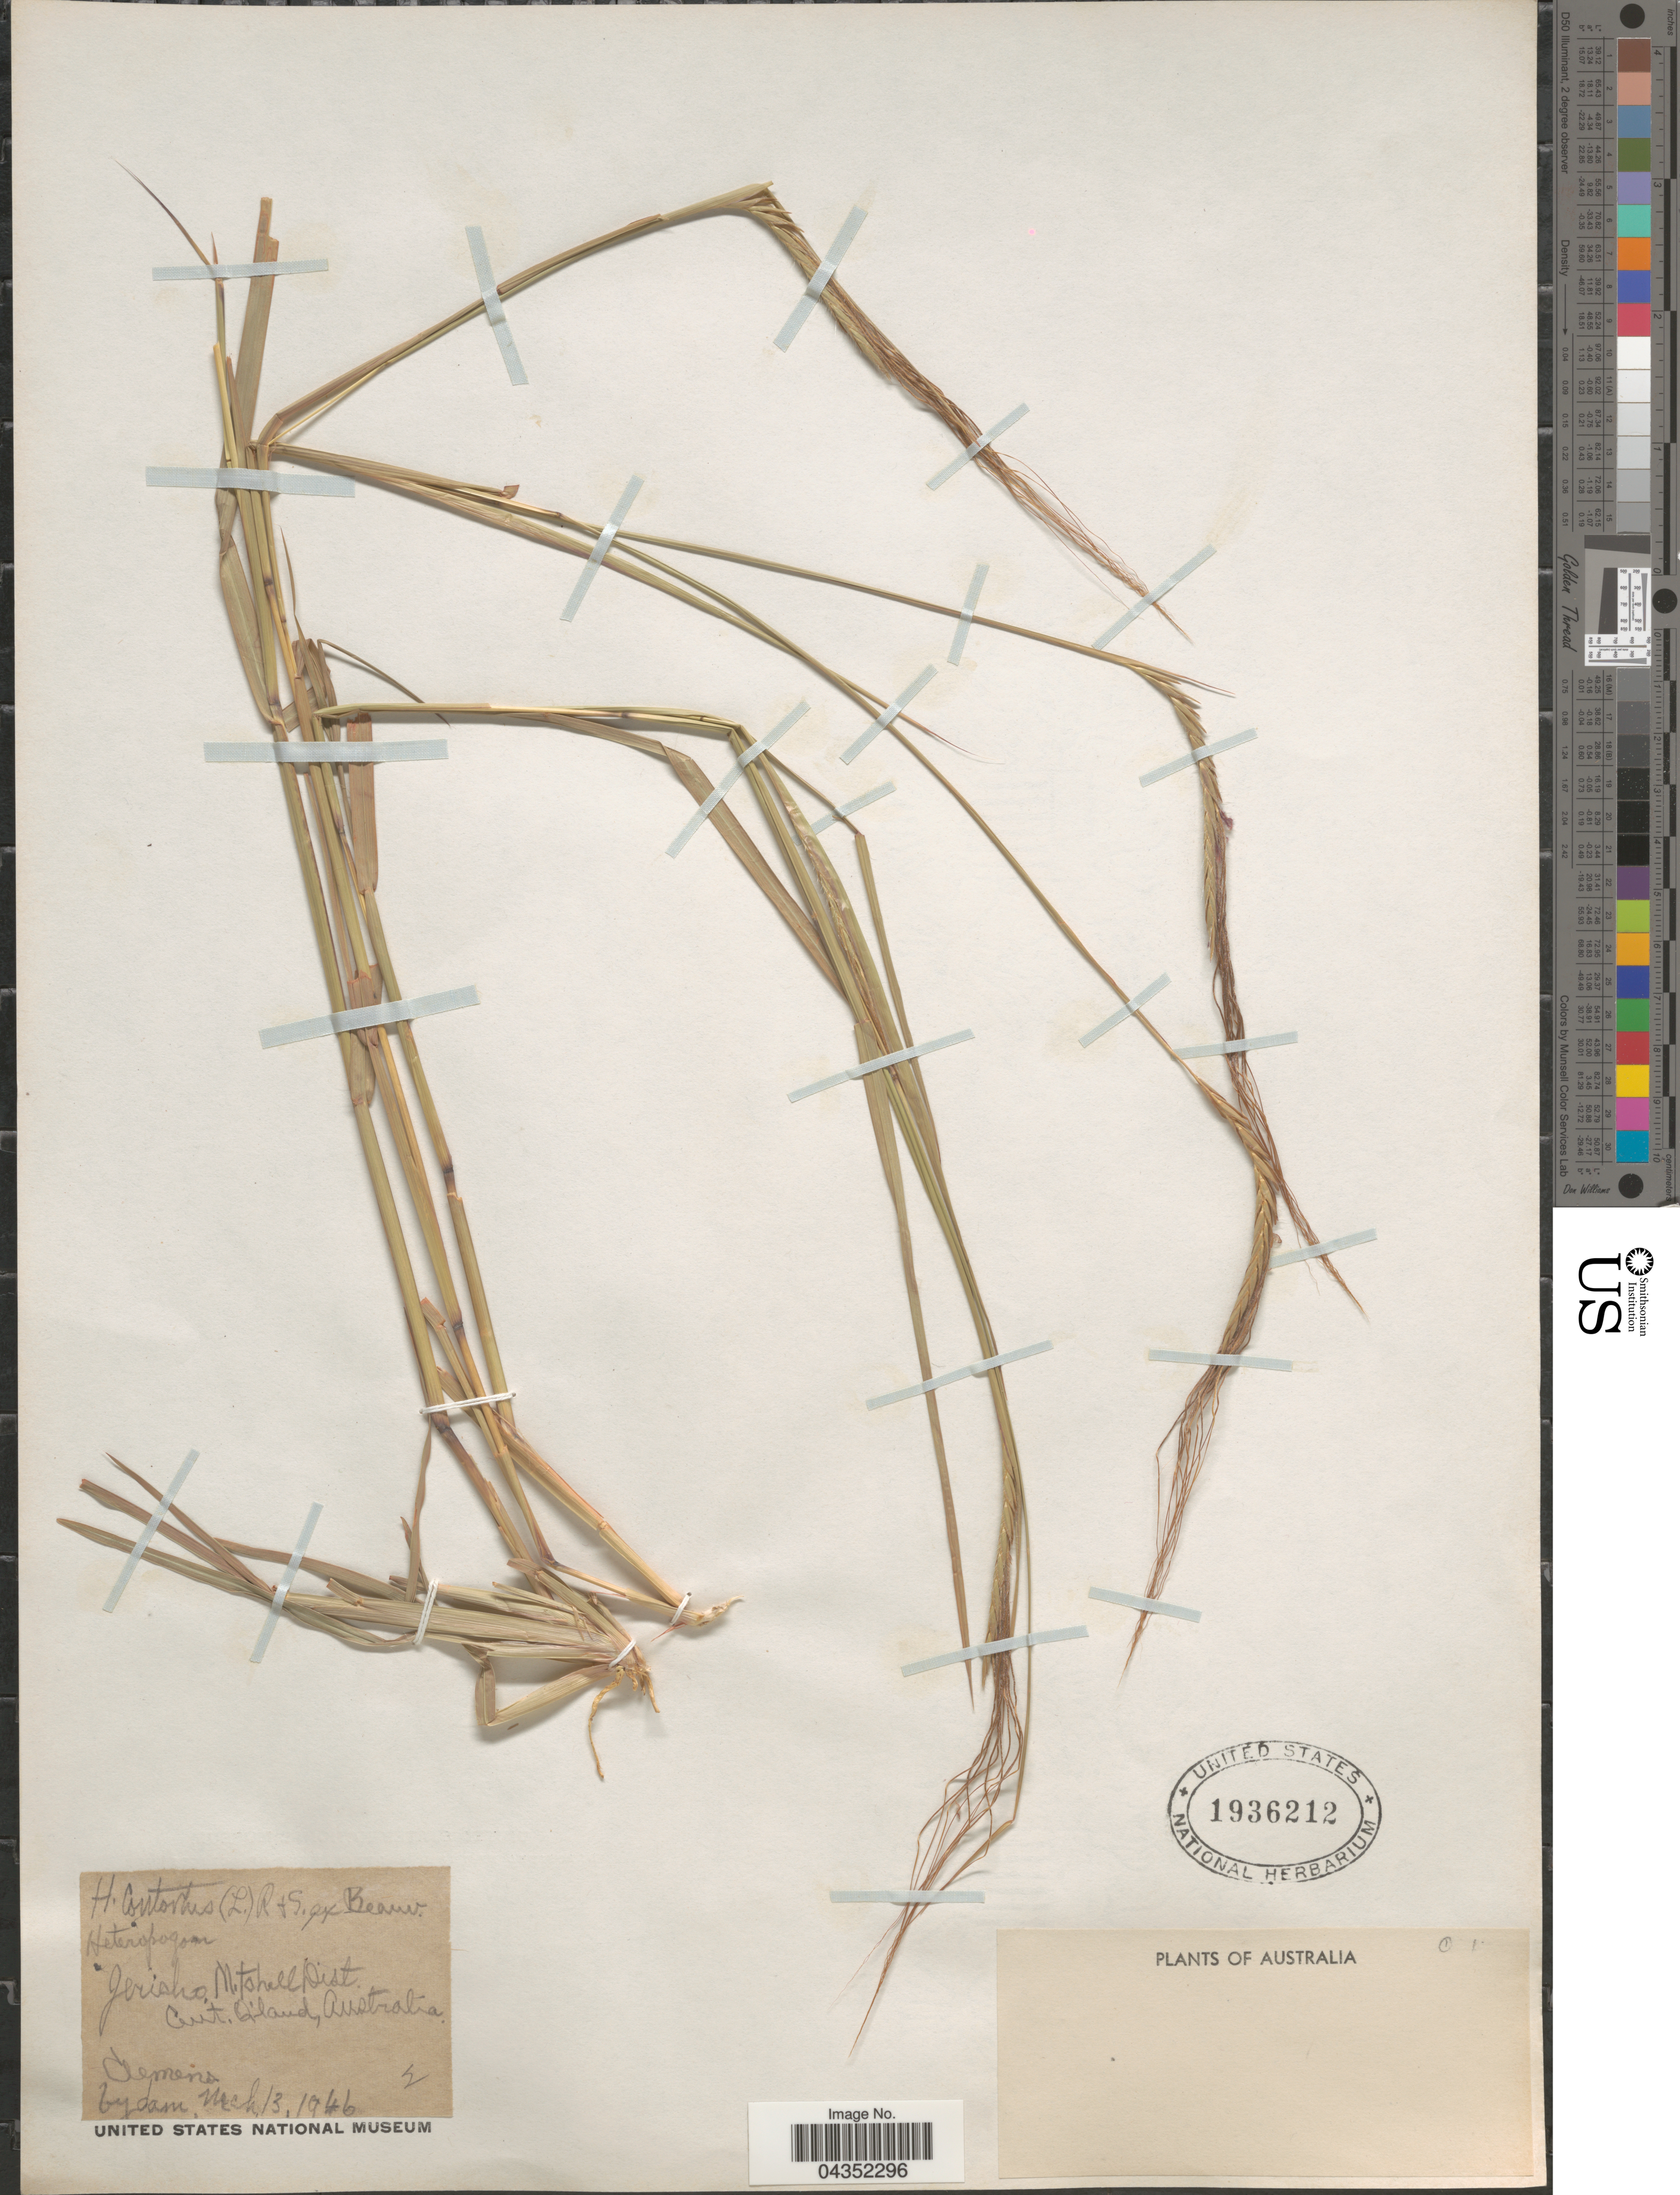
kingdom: Plantae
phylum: Tracheophyta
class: Liliopsida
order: Poales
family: Poaceae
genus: Heteropogon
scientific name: Heteropogon contortus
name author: (L.) P. Beauv. ex Roem. & Schult.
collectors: -. Clemens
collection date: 1946-03-13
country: Australia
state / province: Queensland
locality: Jericho, Mitchell Dist. Cent. Q'land.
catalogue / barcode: US 1936212